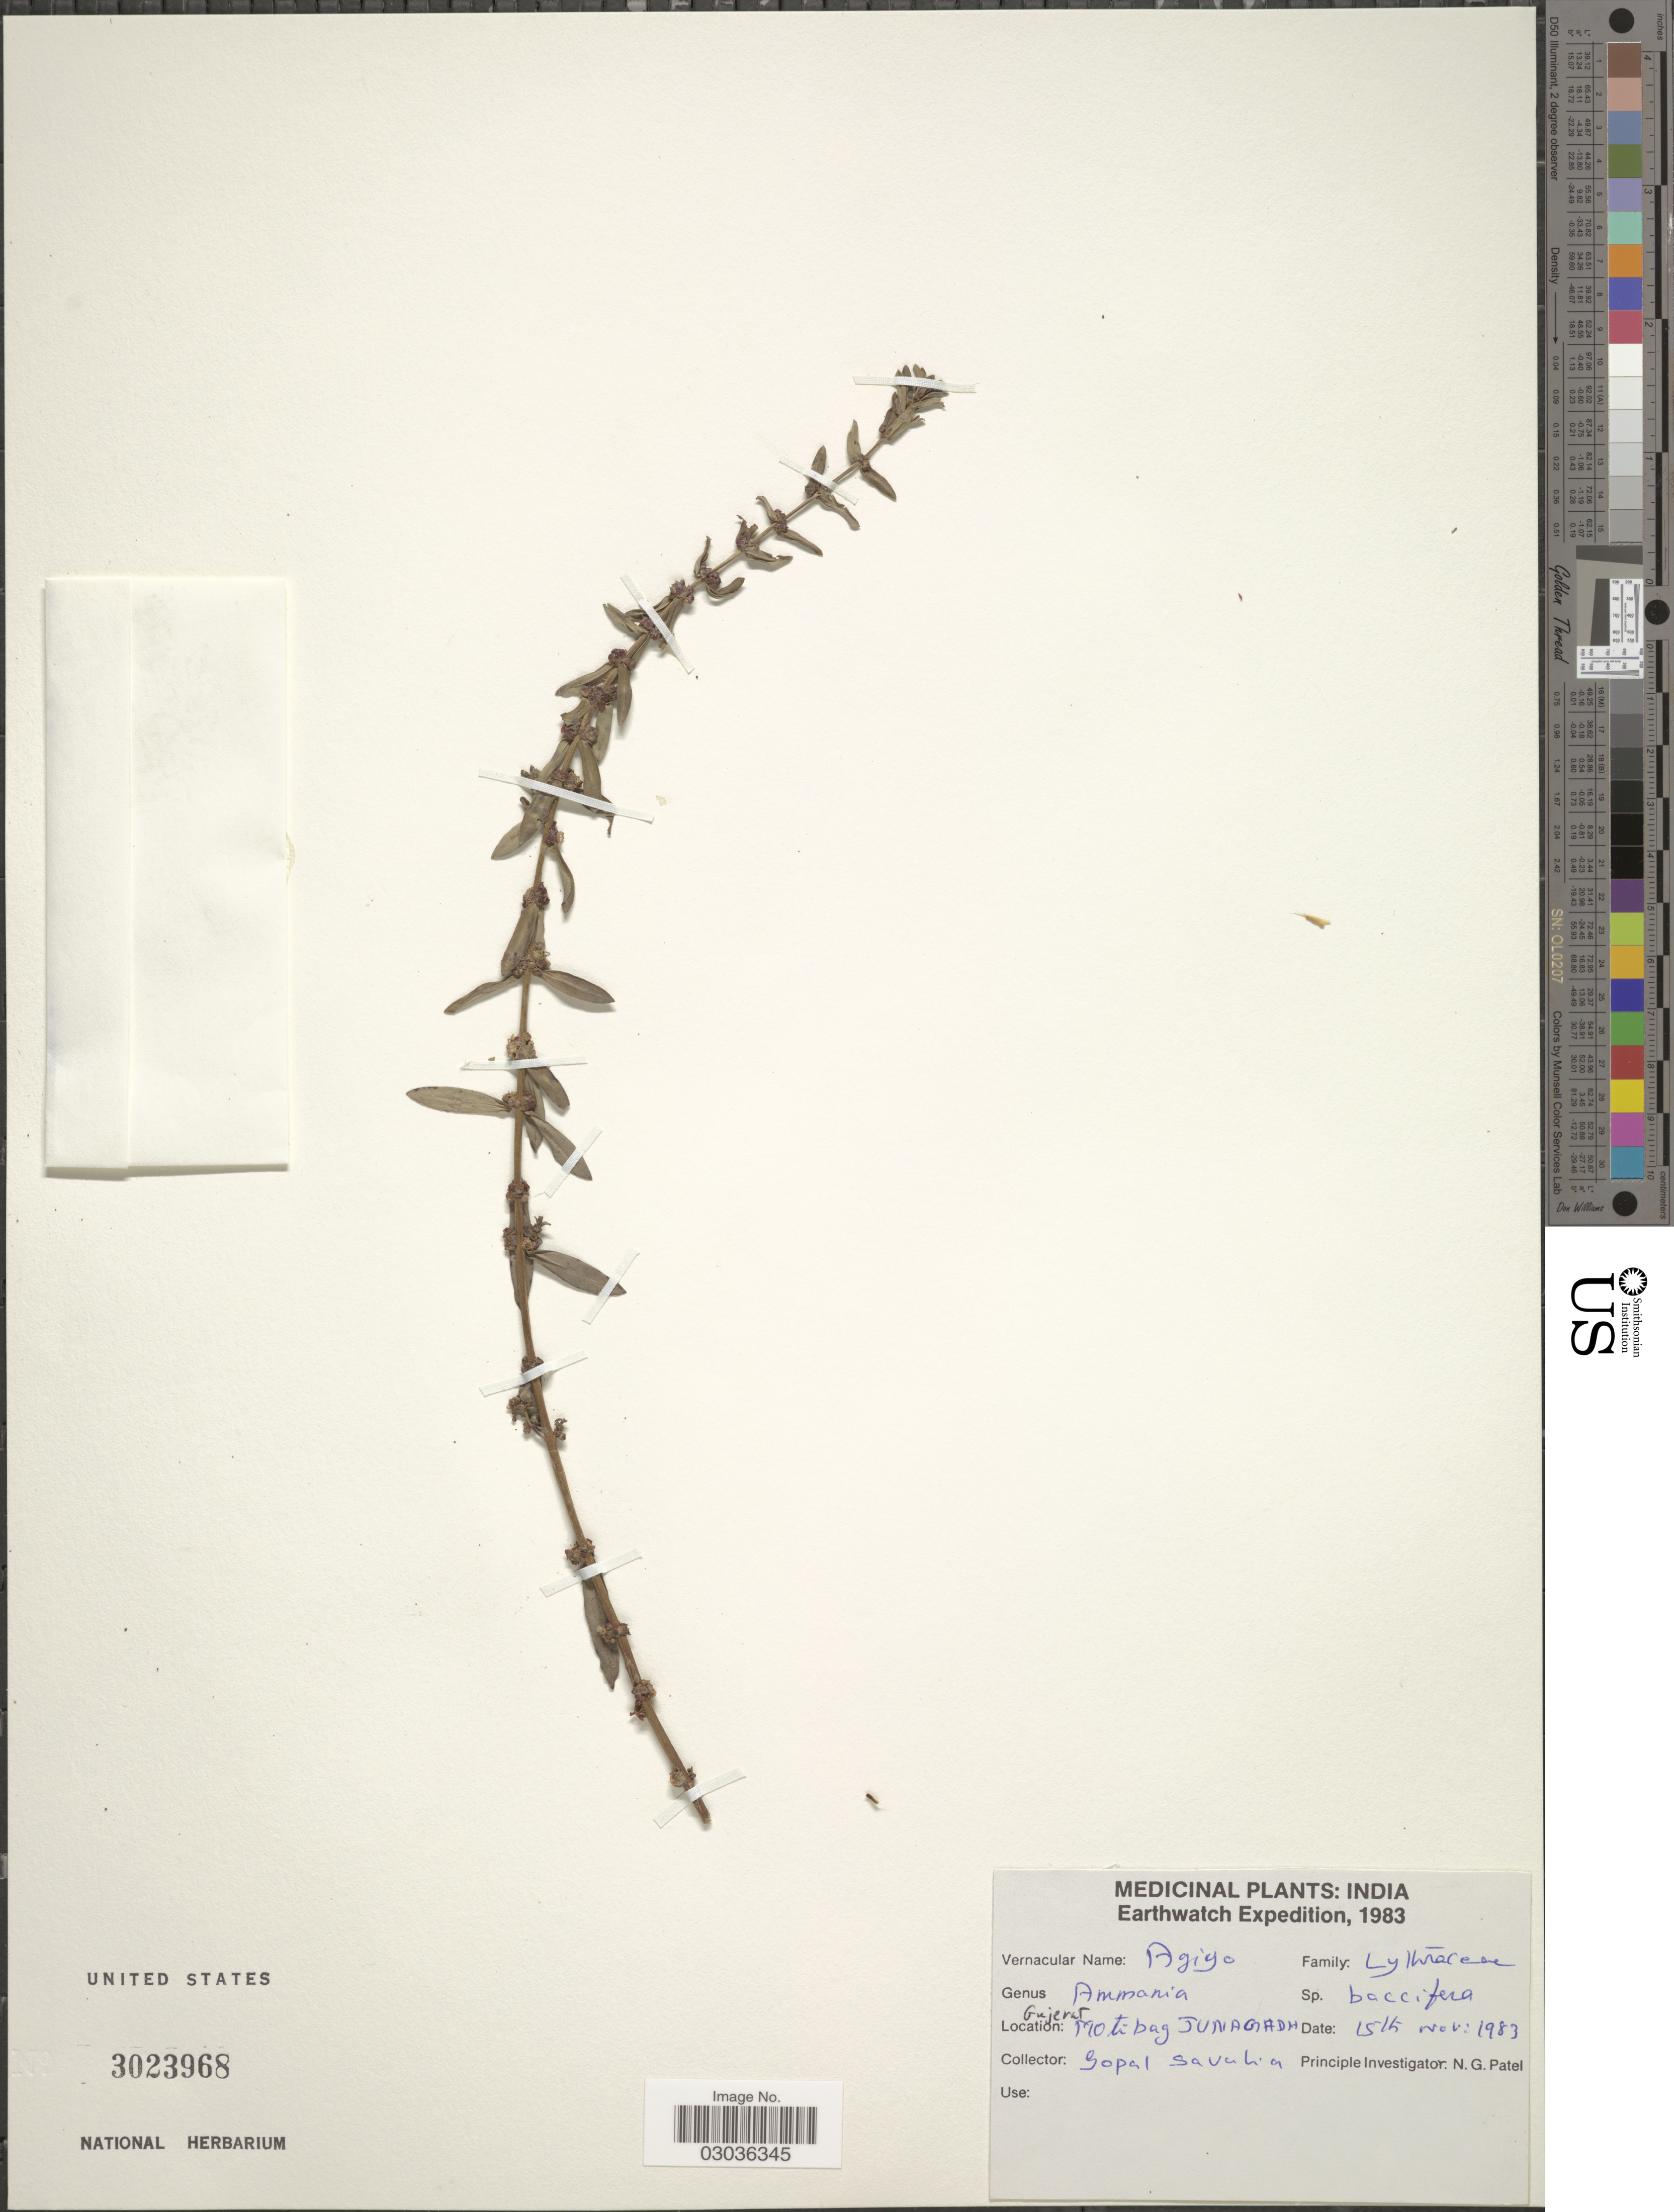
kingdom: Plantae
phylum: Tracheophyta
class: Magnoliopsida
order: Myrtales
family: Lythraceae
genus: Ammannia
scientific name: Ammannia baccifera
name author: L.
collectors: G. Savalia & N. Patel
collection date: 1983-11-15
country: India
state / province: Gujarat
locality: Gujerat. Motibag Junagadh.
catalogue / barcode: US 3023968